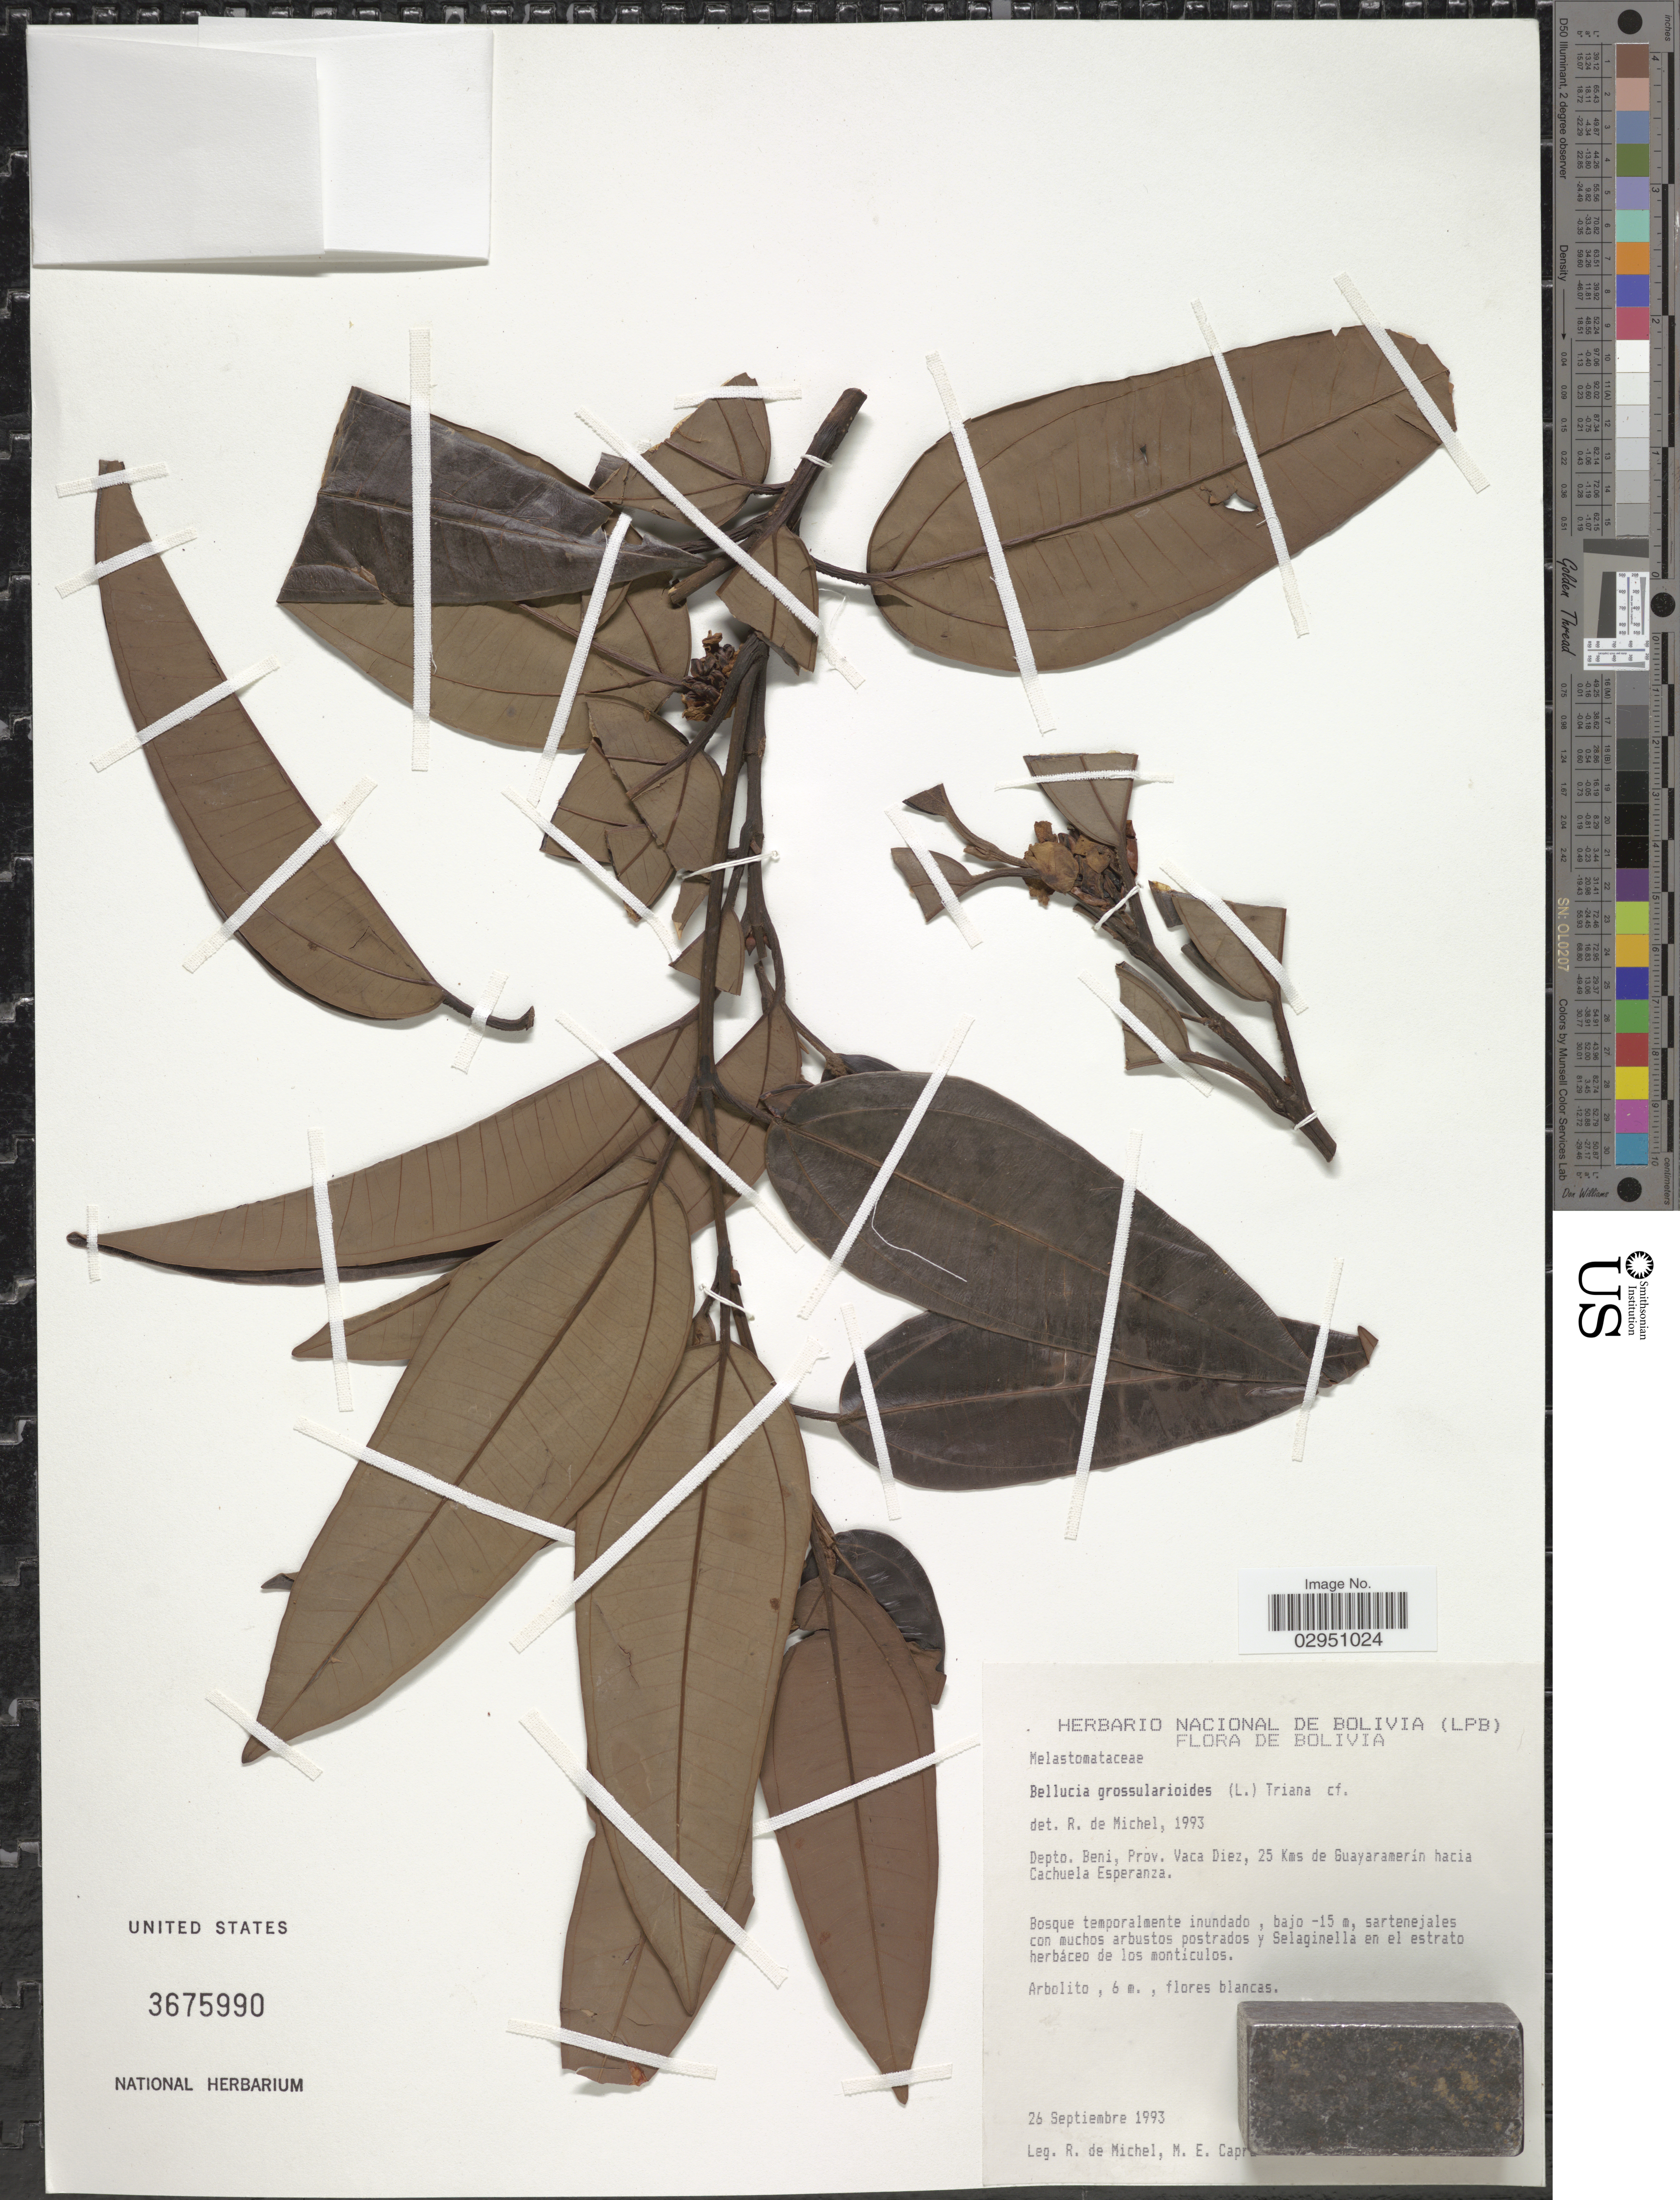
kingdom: Plantae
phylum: Tracheophyta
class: Magnoliopsida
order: Myrtales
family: Melastomataceae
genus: Bellucia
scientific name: Bellucia grossularioides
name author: (L.) Triana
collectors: R. d. Michel & M. Capra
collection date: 1993-09-26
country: Bolivia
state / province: Beni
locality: Depto. Beni, Prov. Vaca Diez, Guayaramerín hacia Cachuela Esperanza.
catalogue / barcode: US 3675990